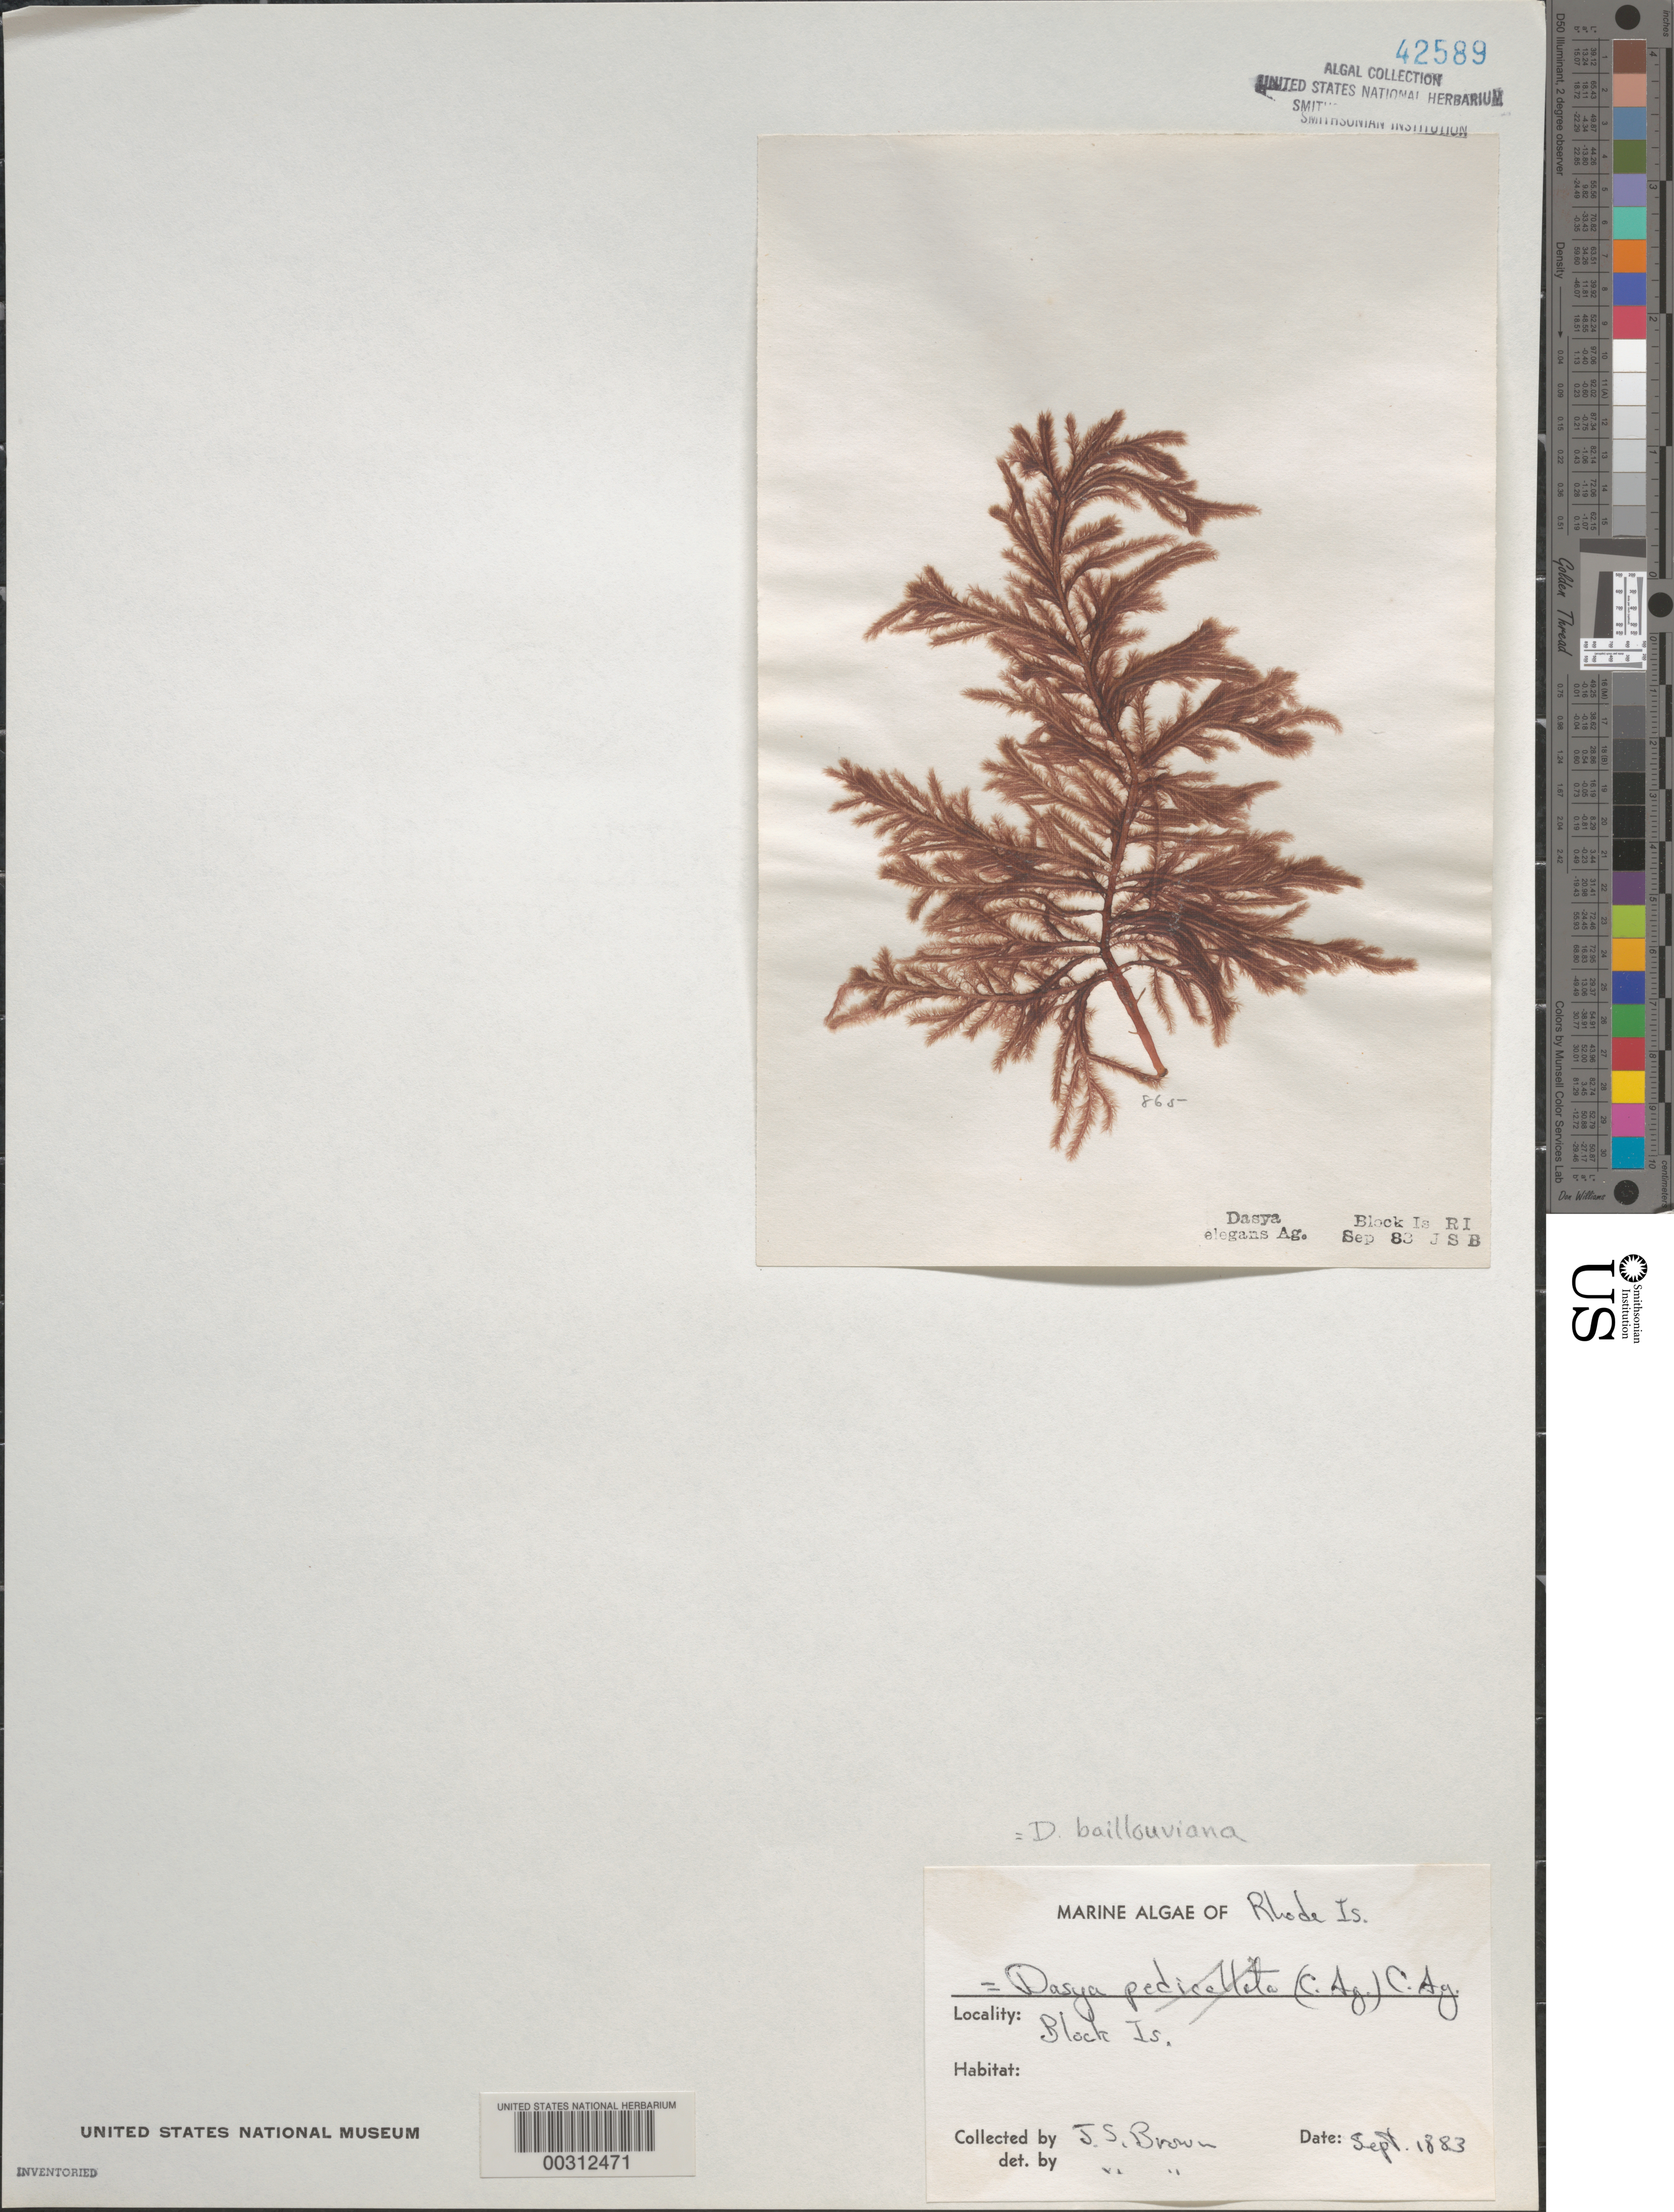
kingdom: Plantae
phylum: Rhodophyta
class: Florideophyceae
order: Ceramiales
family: Dasyaceae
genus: Dasya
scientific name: Dasya pedicellata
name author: (C. Agardh) C. Agardh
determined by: Algae name updating Project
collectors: J. S. Brown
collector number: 865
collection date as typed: Sep 1883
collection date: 1883-09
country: United States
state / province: Rhode Island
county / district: Washington County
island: Block Island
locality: Long Island Sound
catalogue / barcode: US 42589